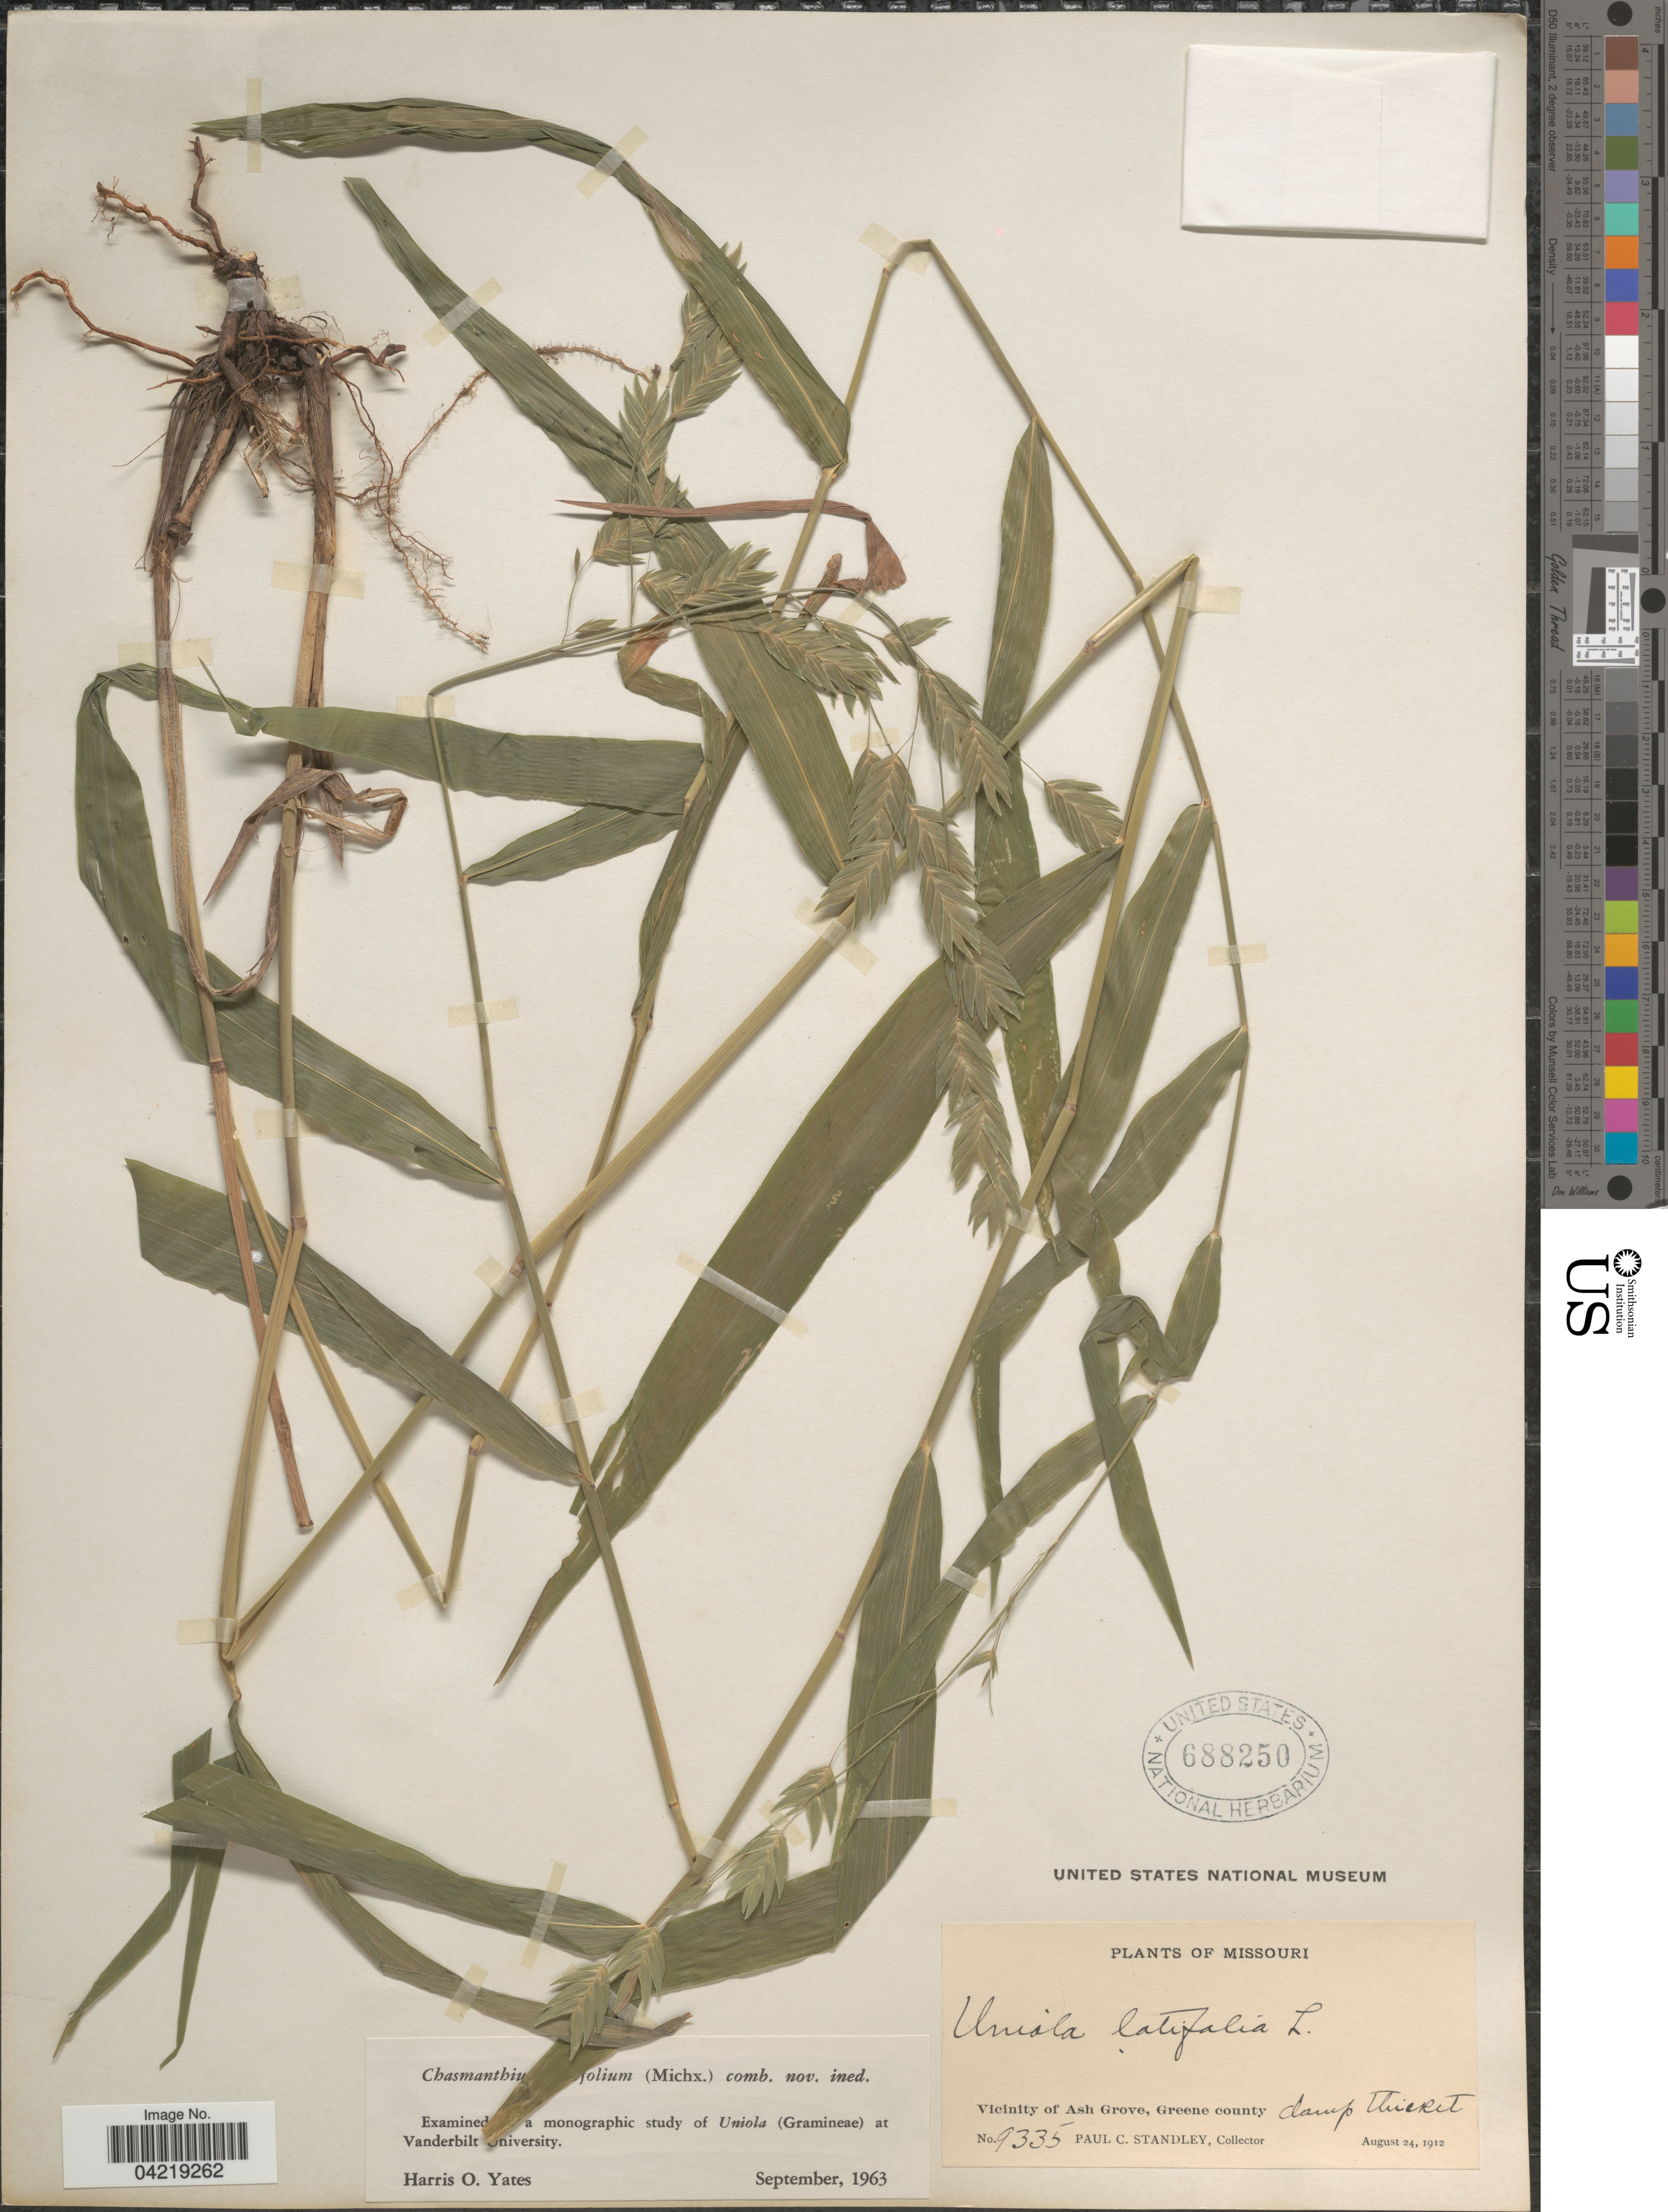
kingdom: Plantae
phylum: Tracheophyta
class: Liliopsida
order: Poales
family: Poaceae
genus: Chasmanthium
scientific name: Chasmanthium latifolium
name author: (Michx.) H.O. Yates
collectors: P. C. Standley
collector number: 9335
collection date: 1912-08-24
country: United States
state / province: Missouri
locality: Vicinity of Ash Grove, Greene county. Damp thicket.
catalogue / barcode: US 688250